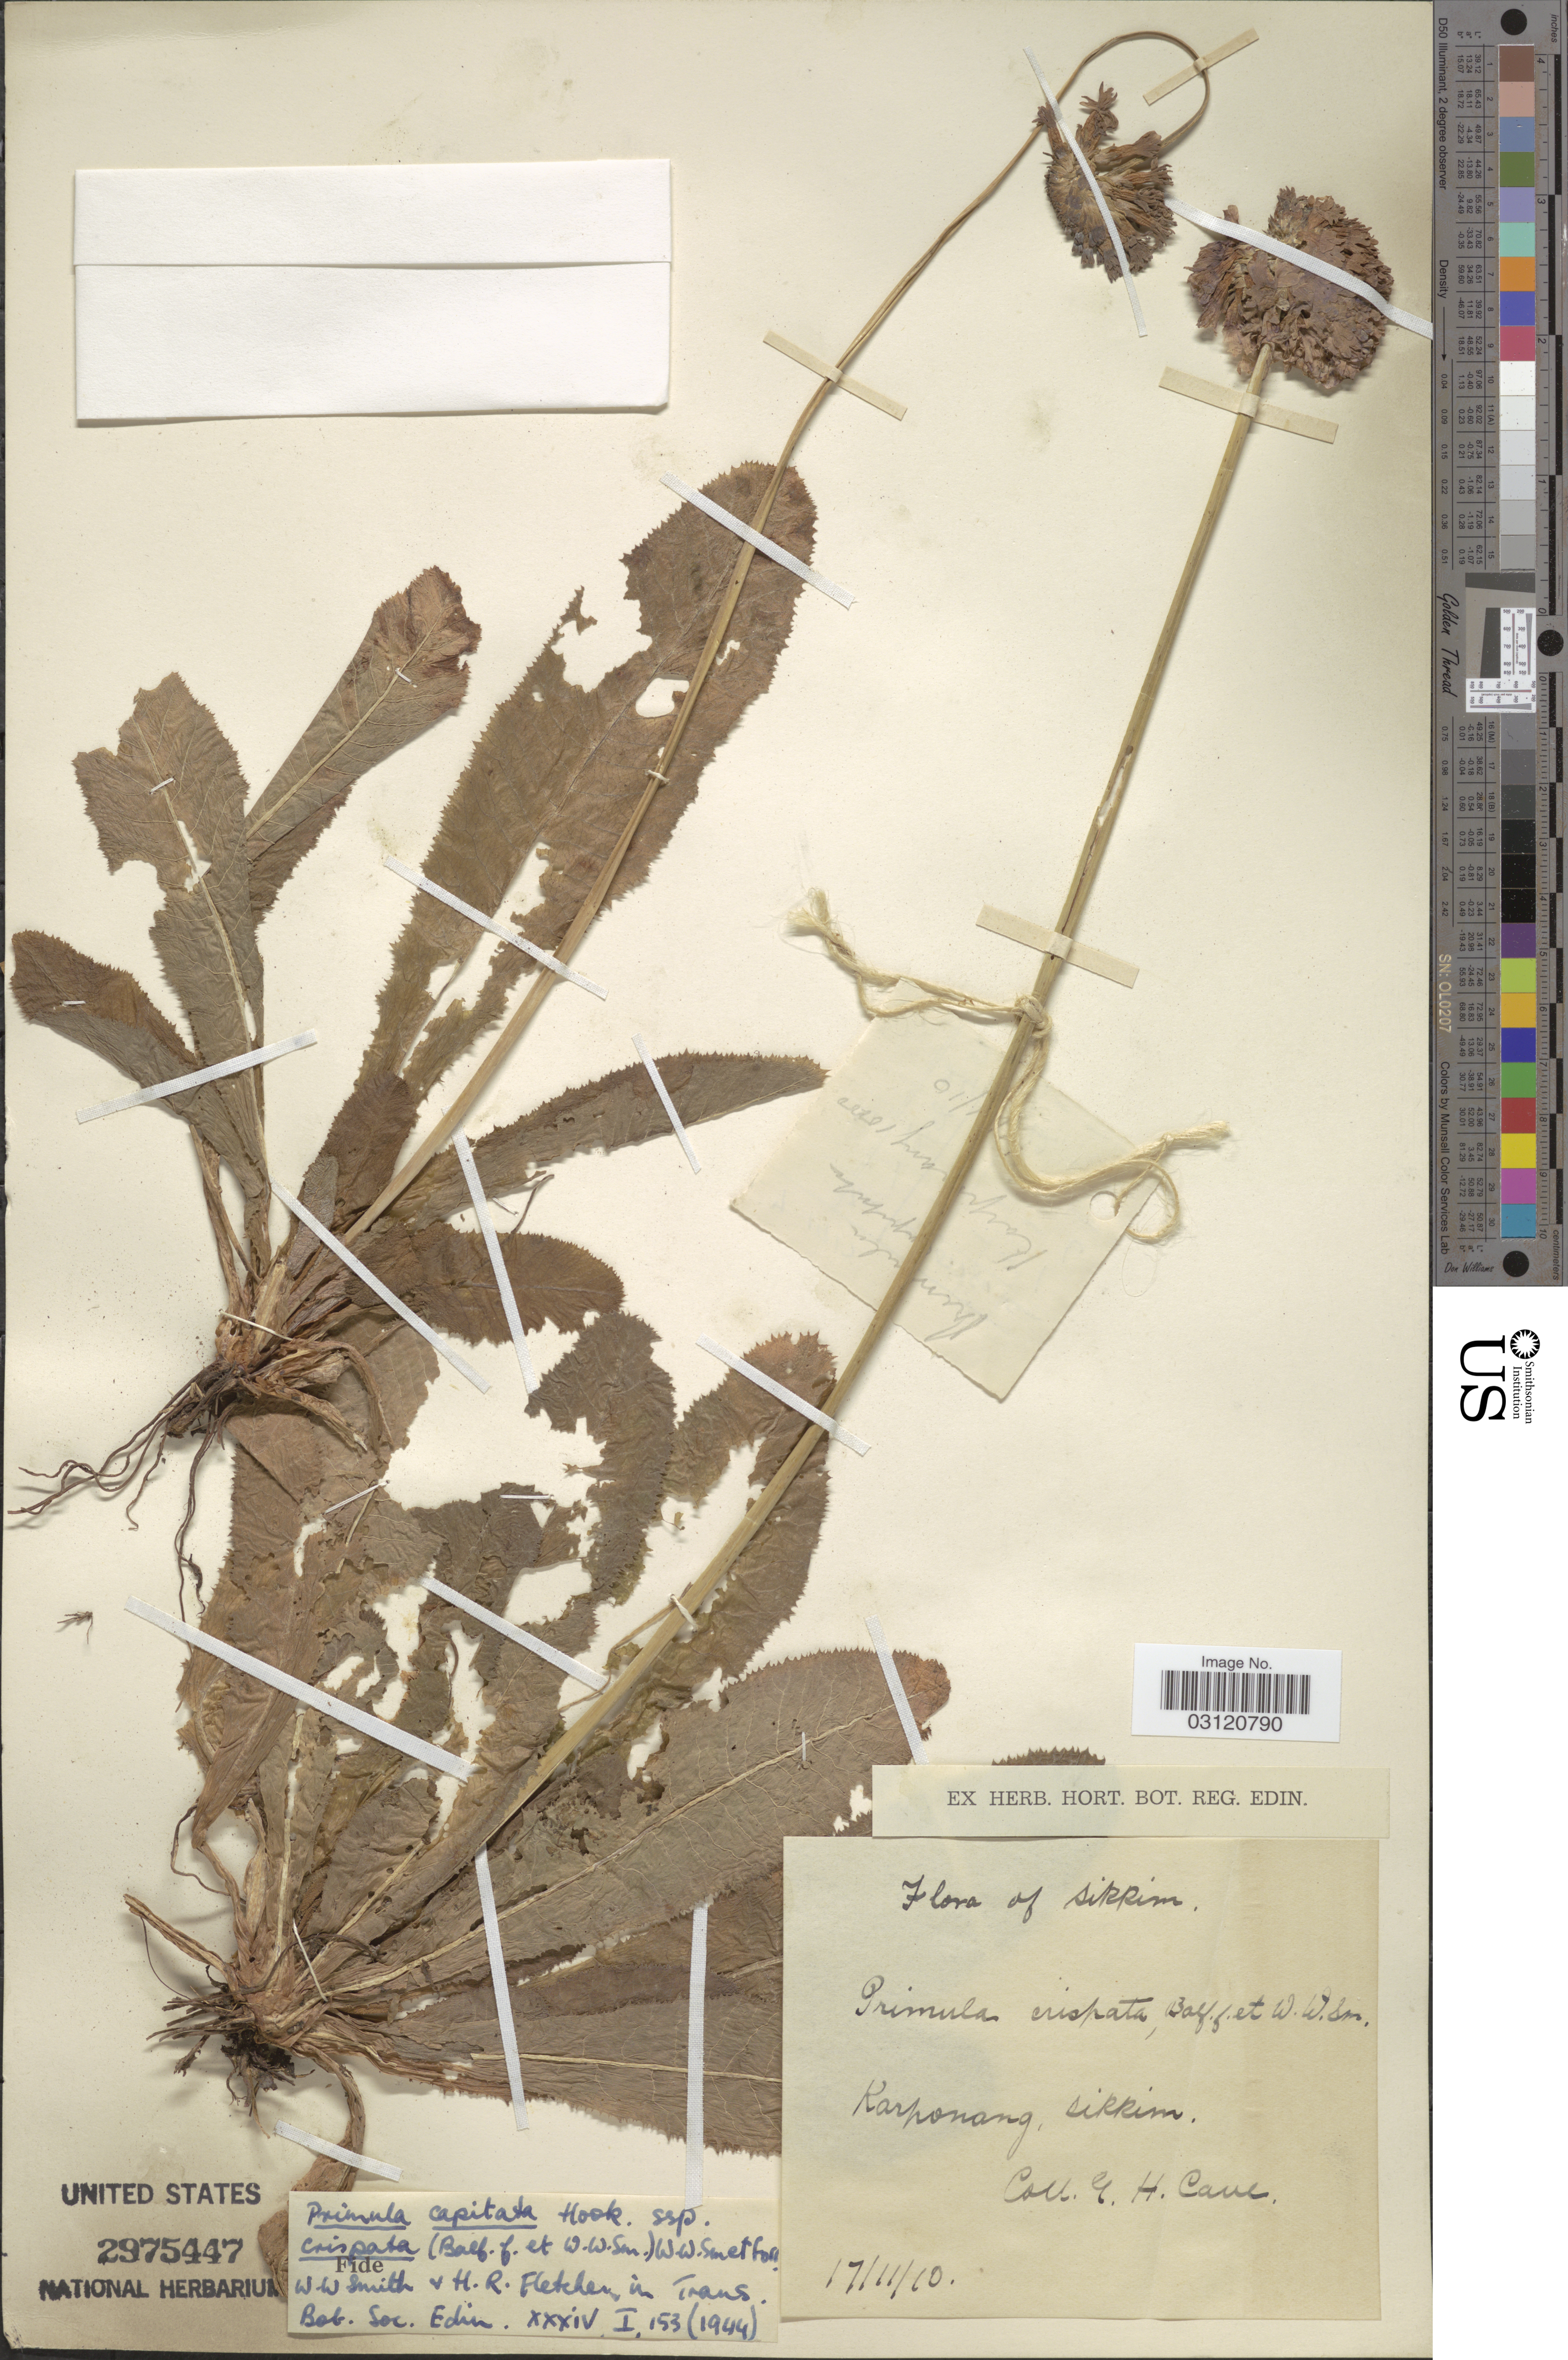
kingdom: Plantae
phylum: Tracheophyta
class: Magnoliopsida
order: Ericales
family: Primulaceae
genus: Primula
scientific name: Primula capitata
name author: Hook.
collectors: G. Cave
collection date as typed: Transcribed d/m/y: 17/11/10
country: India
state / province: Sikkim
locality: Karponang.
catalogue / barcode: US 2975447